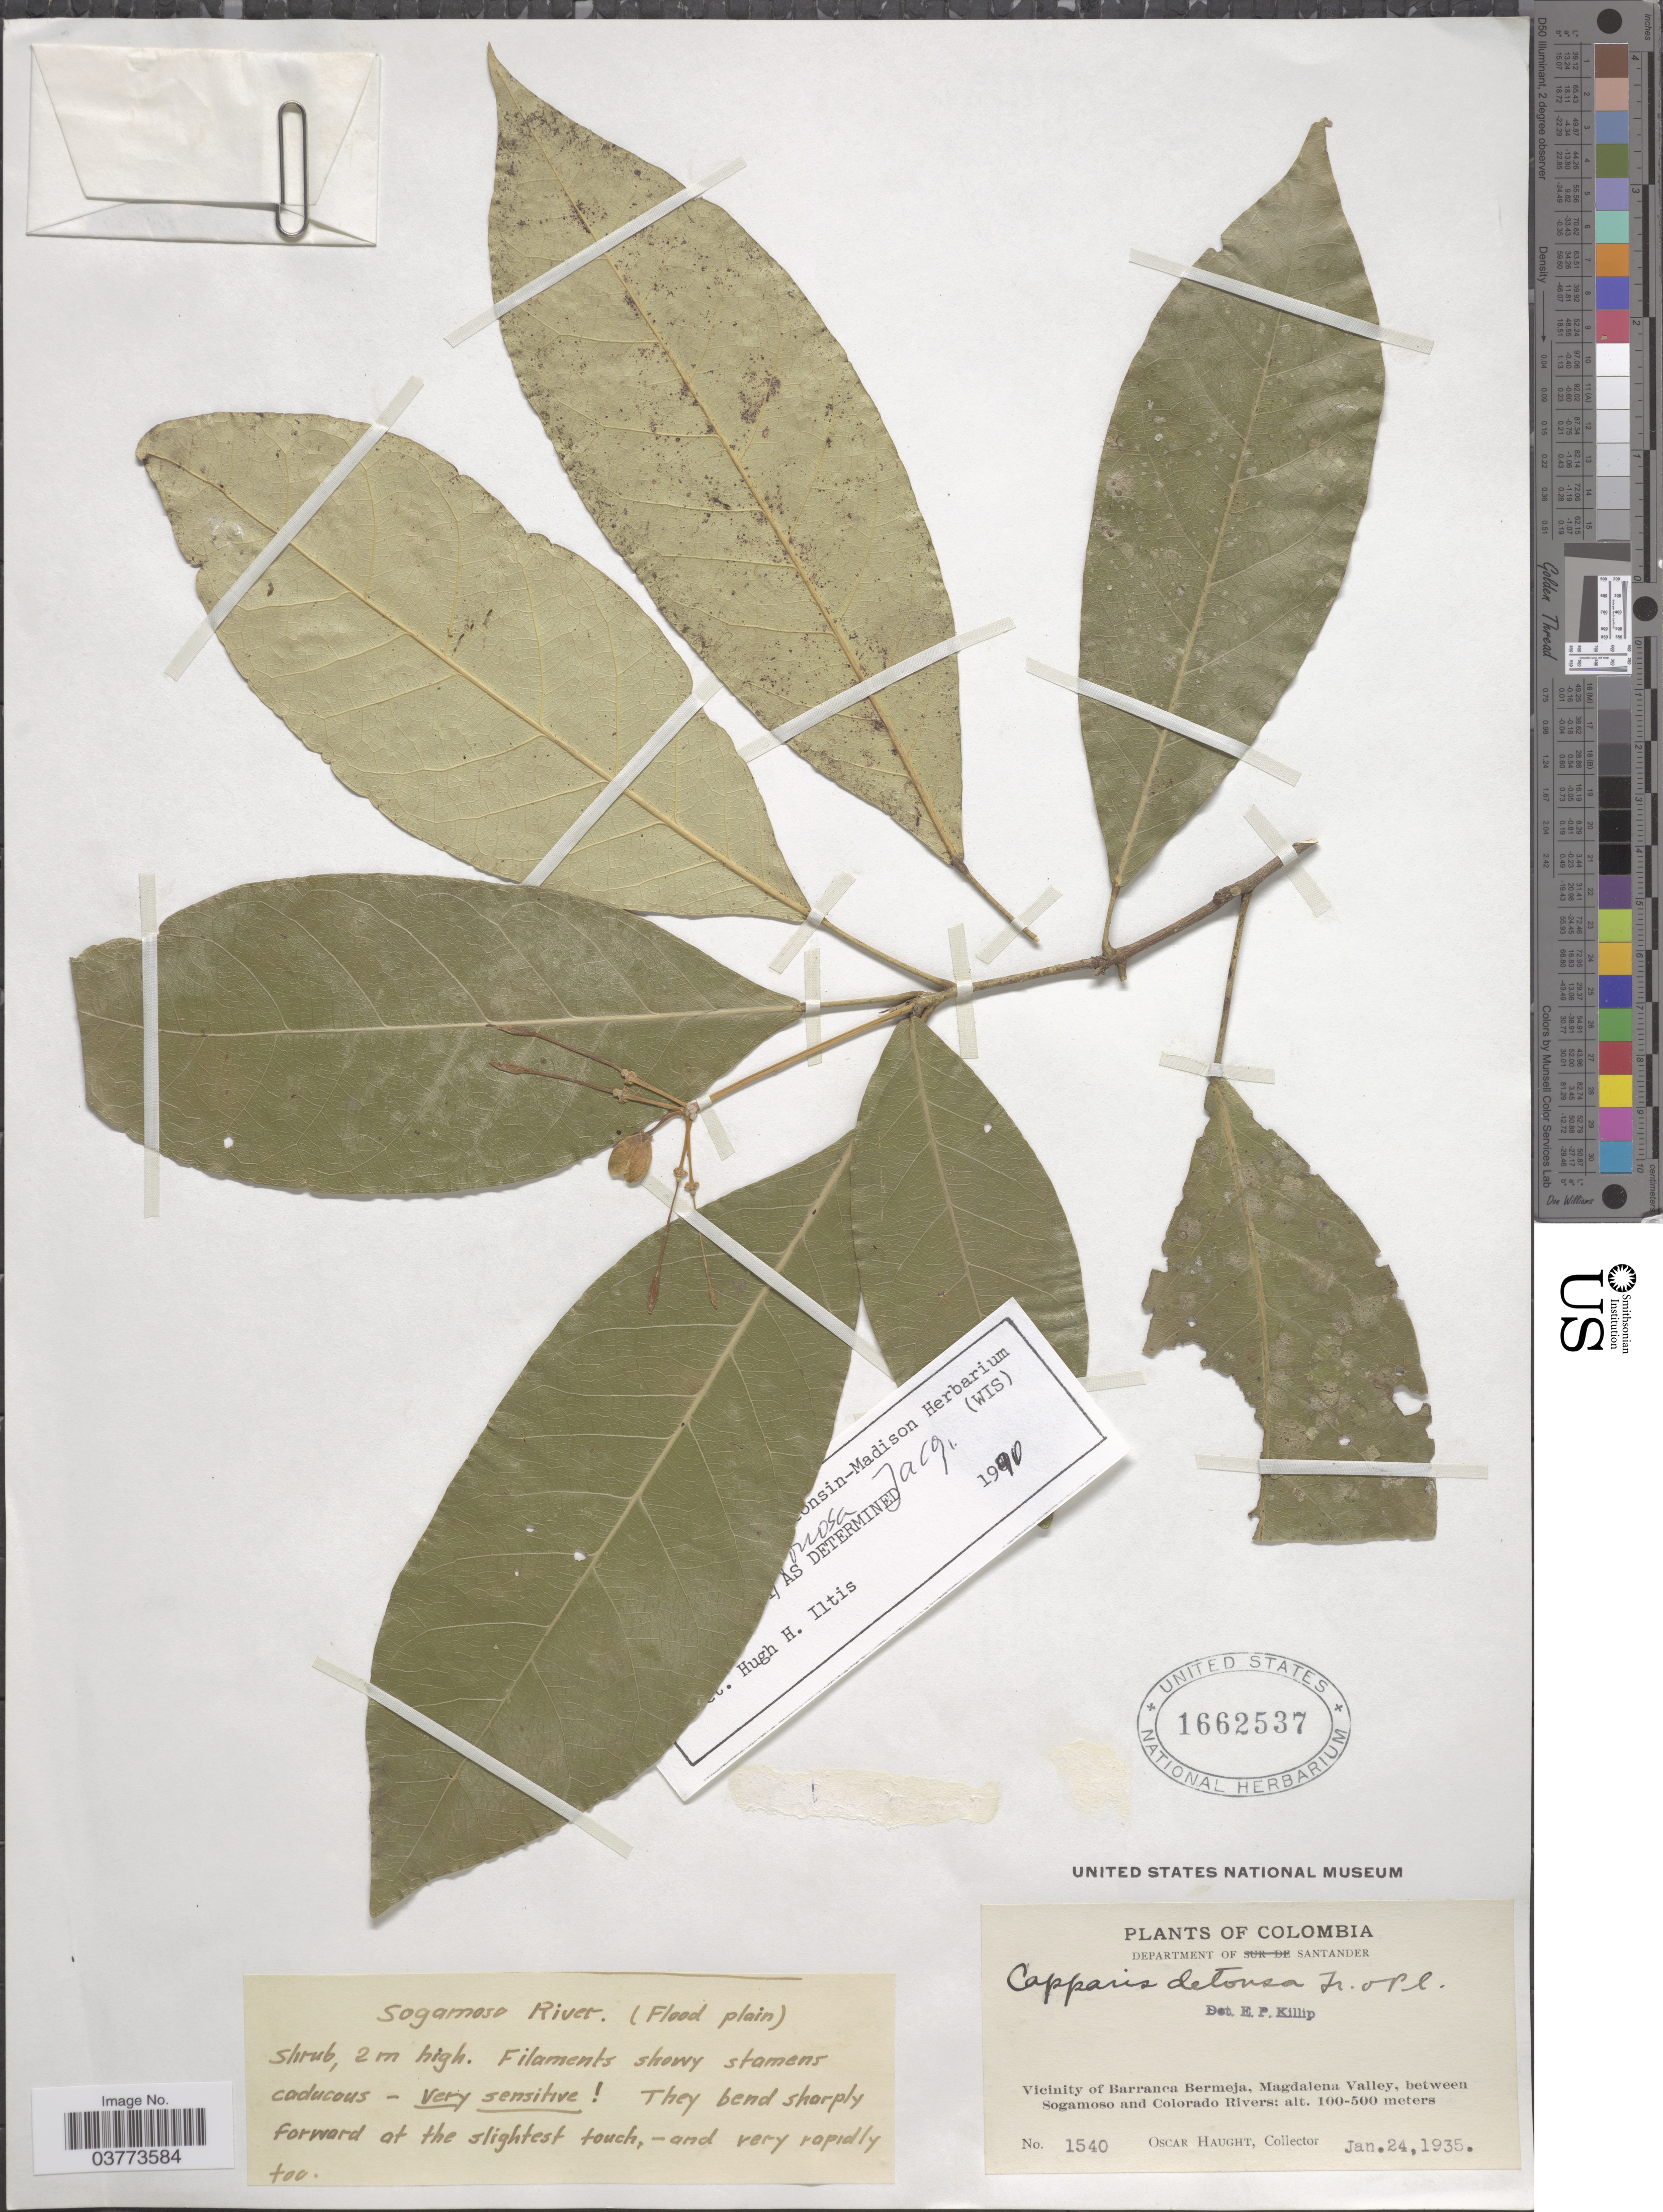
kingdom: Plantae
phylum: Tracheophyta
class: Magnoliopsida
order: Brassicales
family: Capparaceae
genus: Capparidastrum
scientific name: Capparidastrum frondosum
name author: (Jacq.) Cornejo & Iltis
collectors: O. L. Haught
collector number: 1540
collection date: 1935-01-24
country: Colombia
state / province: Santander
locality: Department of Santander. Vicinity of Barranca Bermeja, Magdalena Valley, between Sogamoso and Colorado Rivers.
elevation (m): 100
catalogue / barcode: US 1662537